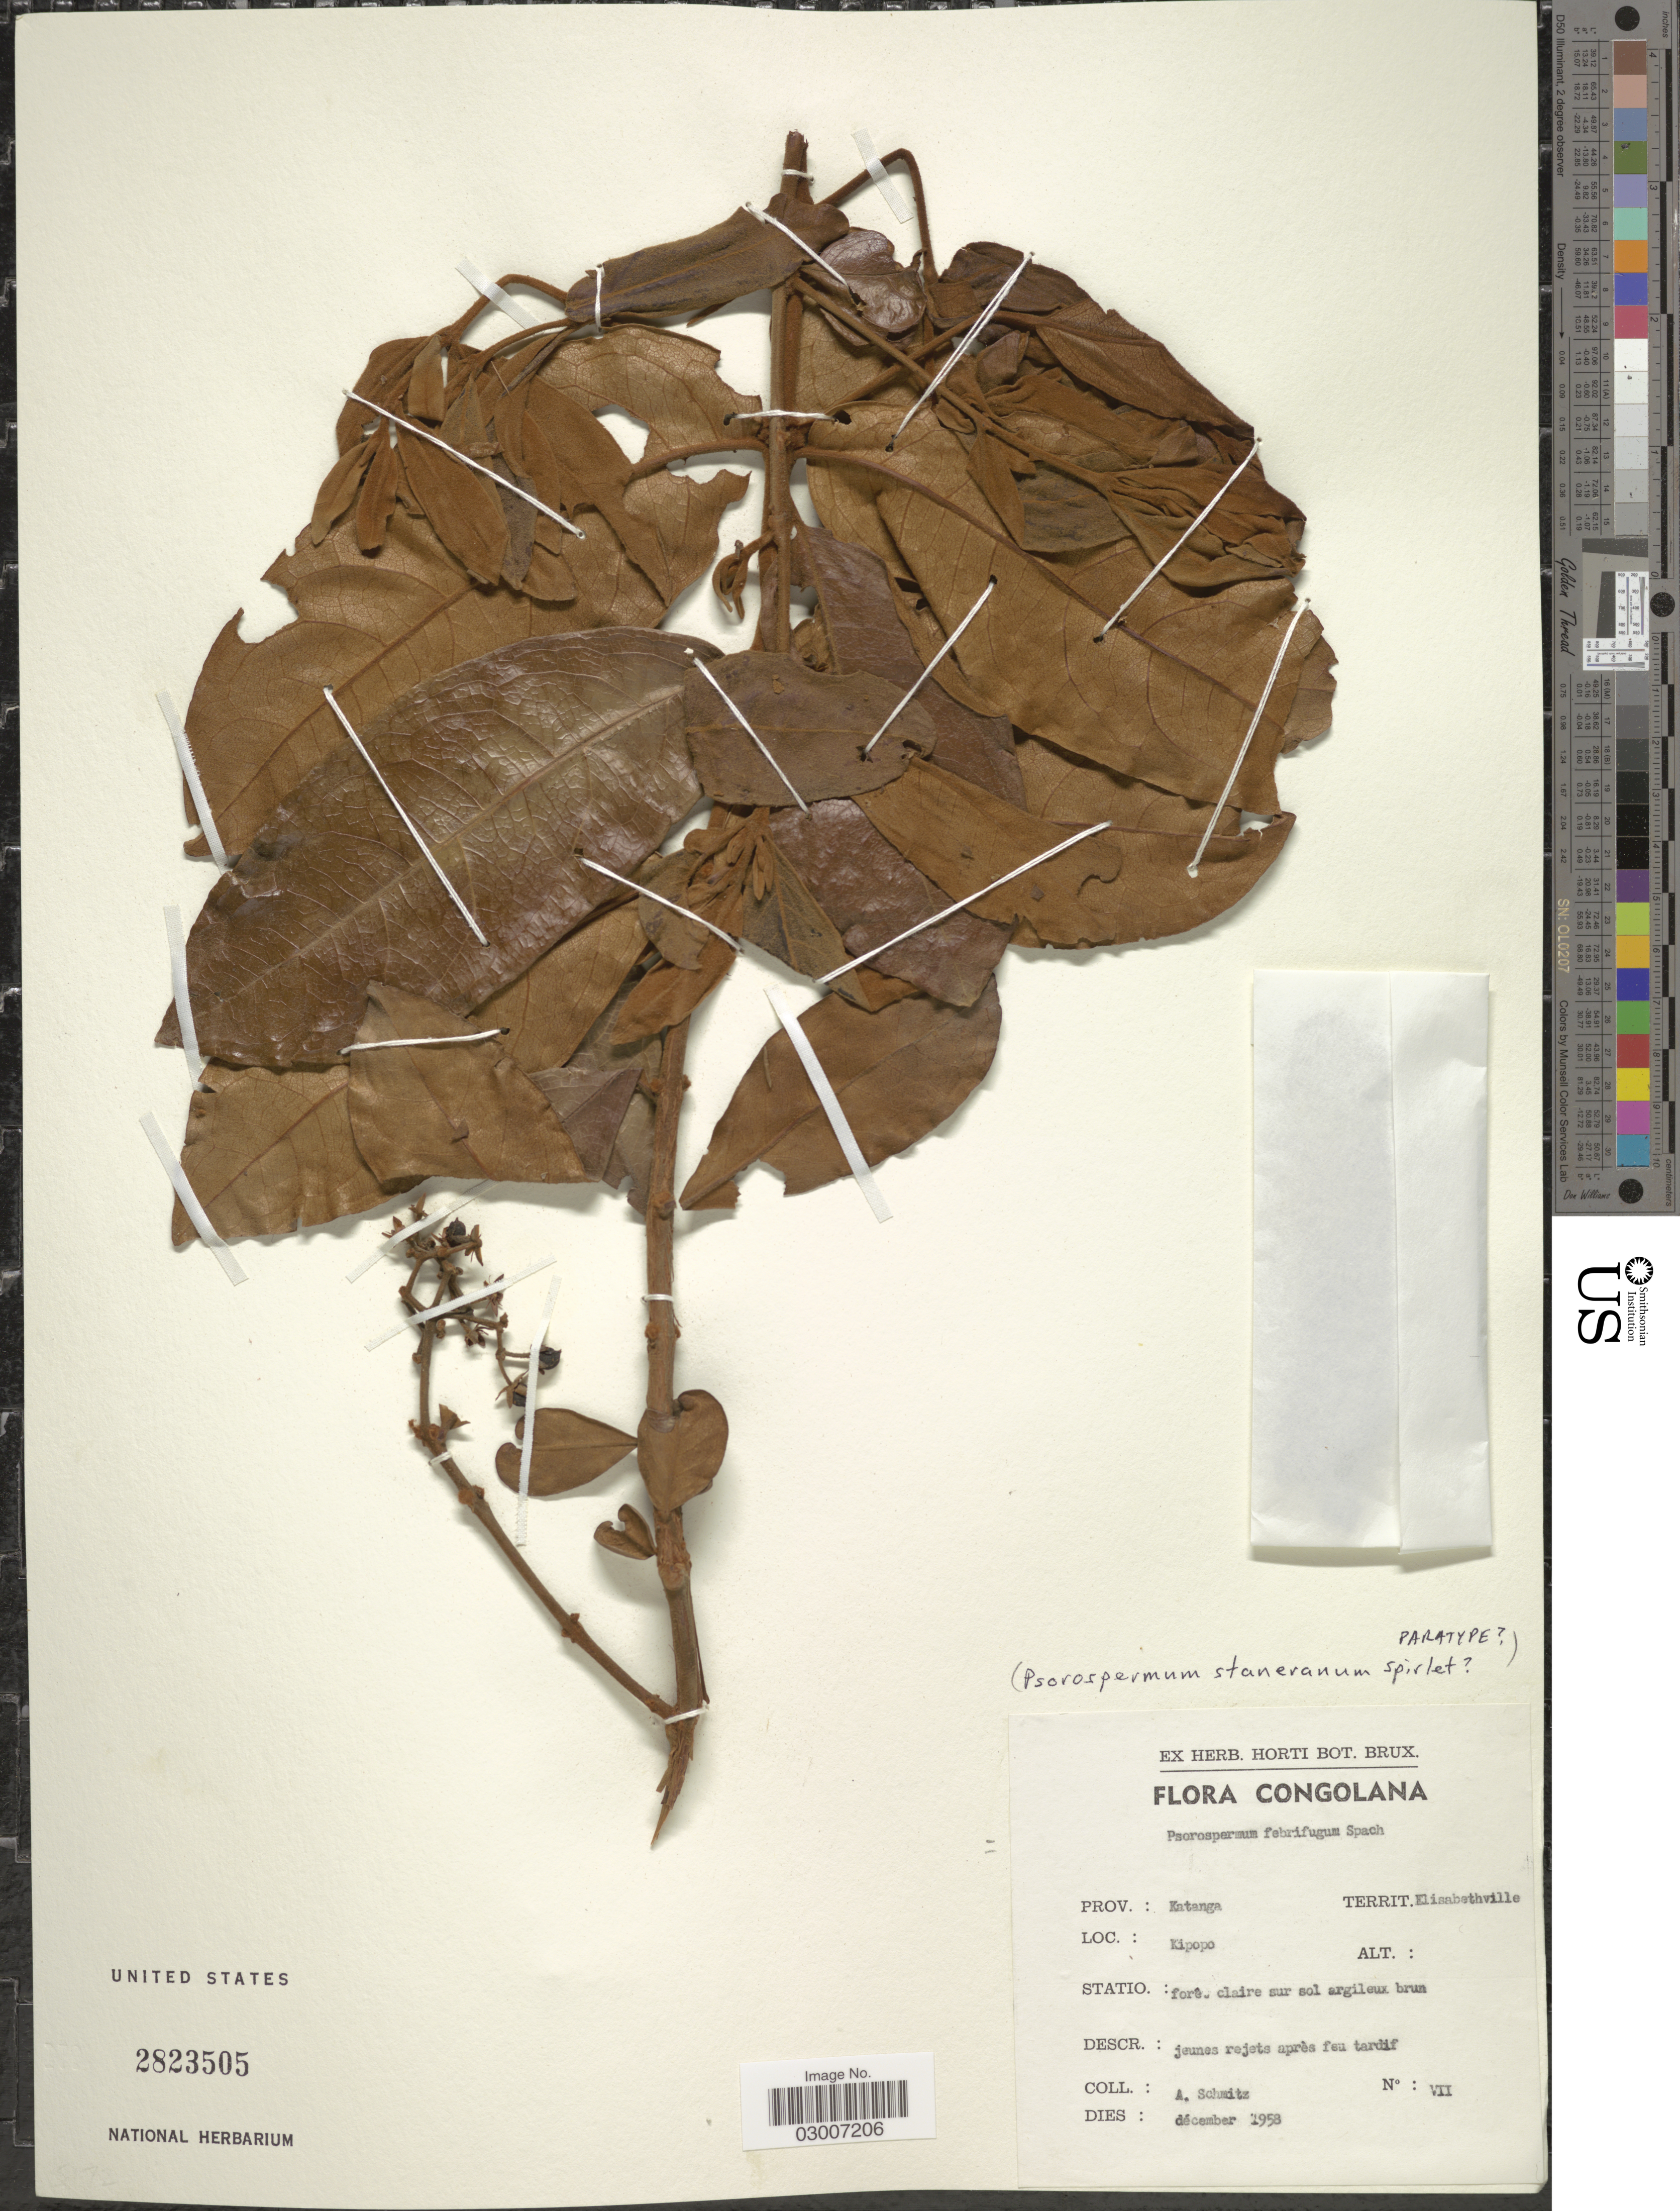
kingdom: Plantae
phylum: Tracheophyta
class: Magnoliopsida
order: Malpighiales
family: Hypericaceae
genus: Psorospermum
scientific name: Psorospermum febrifugum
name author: Spach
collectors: A. Schmitz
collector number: VII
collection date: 1958-12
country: Congo, Democratic Republic of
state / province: Haut-Katanga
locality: Congolana. Territ.: Elisabethville. Kipopo.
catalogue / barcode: US 2823505